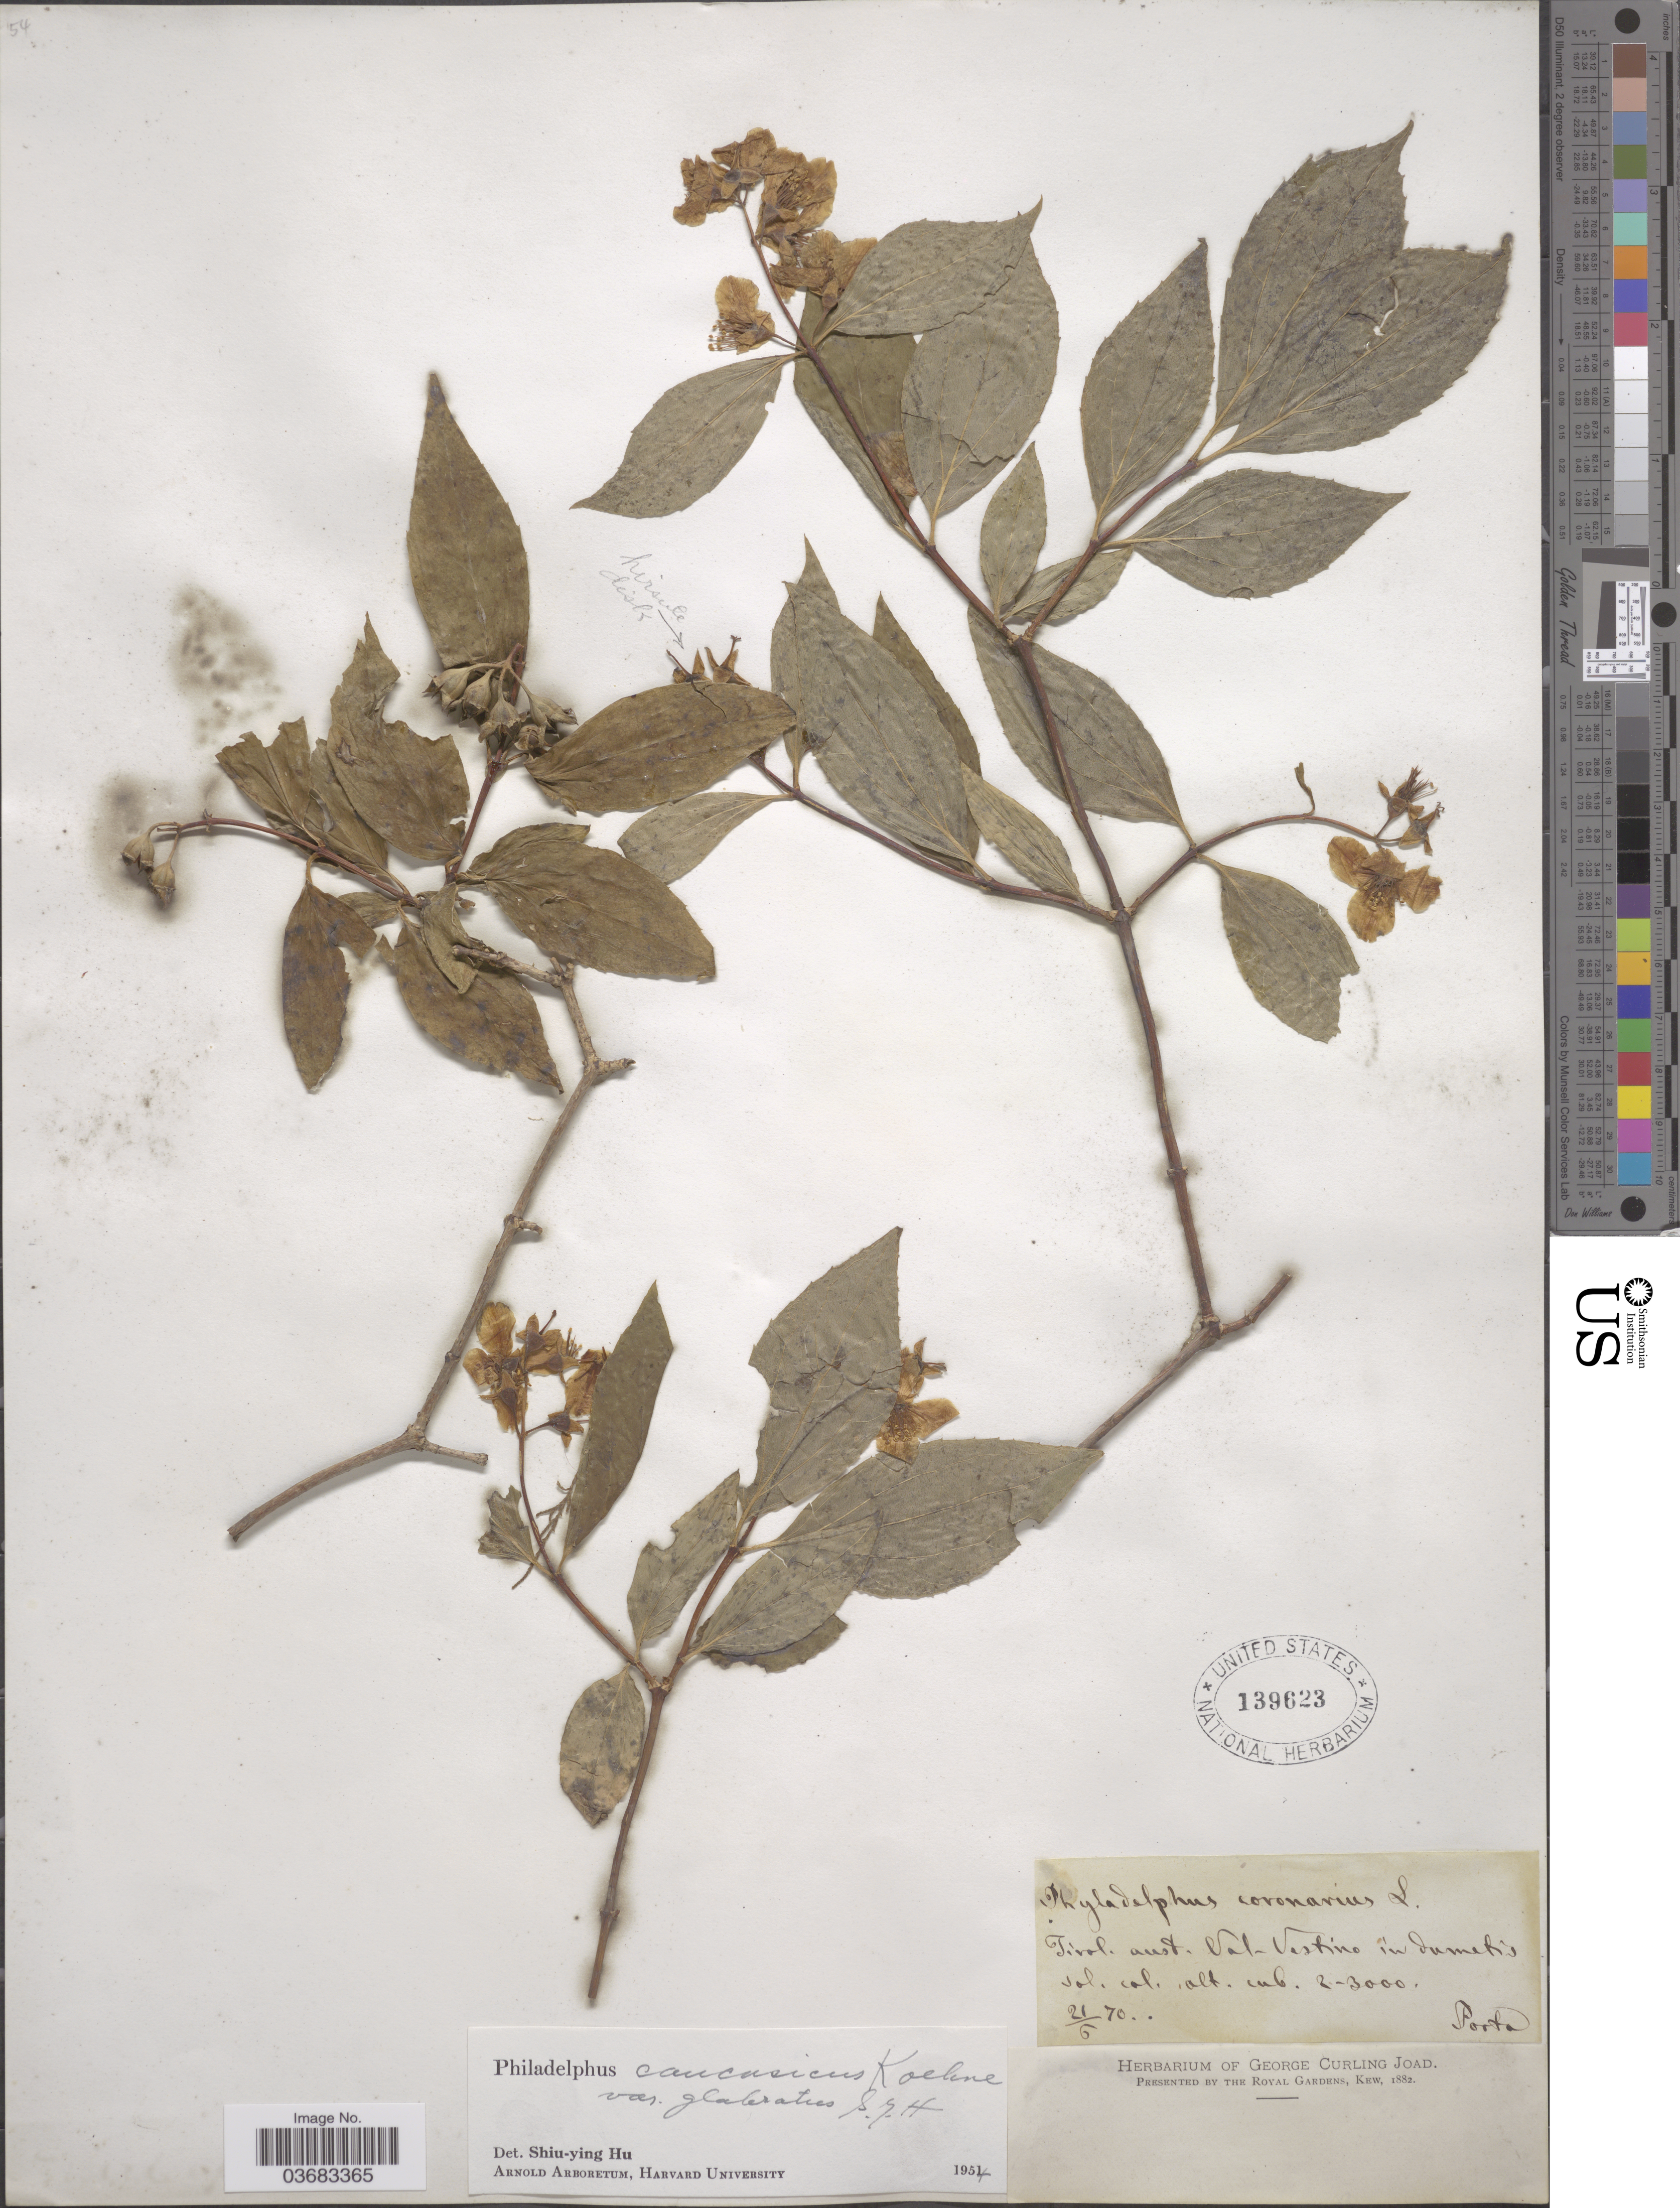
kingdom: Plantae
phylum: Tracheophyta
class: Magnoliopsida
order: Cornales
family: Hydrangeaceae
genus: Philadelphus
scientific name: Philadelphus caucasicus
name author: Koehne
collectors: -- Porta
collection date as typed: Transcribed d/m/y: 21/6/70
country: Italy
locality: Tirol aust. Sal-Vestino in dumetis sol. cal.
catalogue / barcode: US 139623